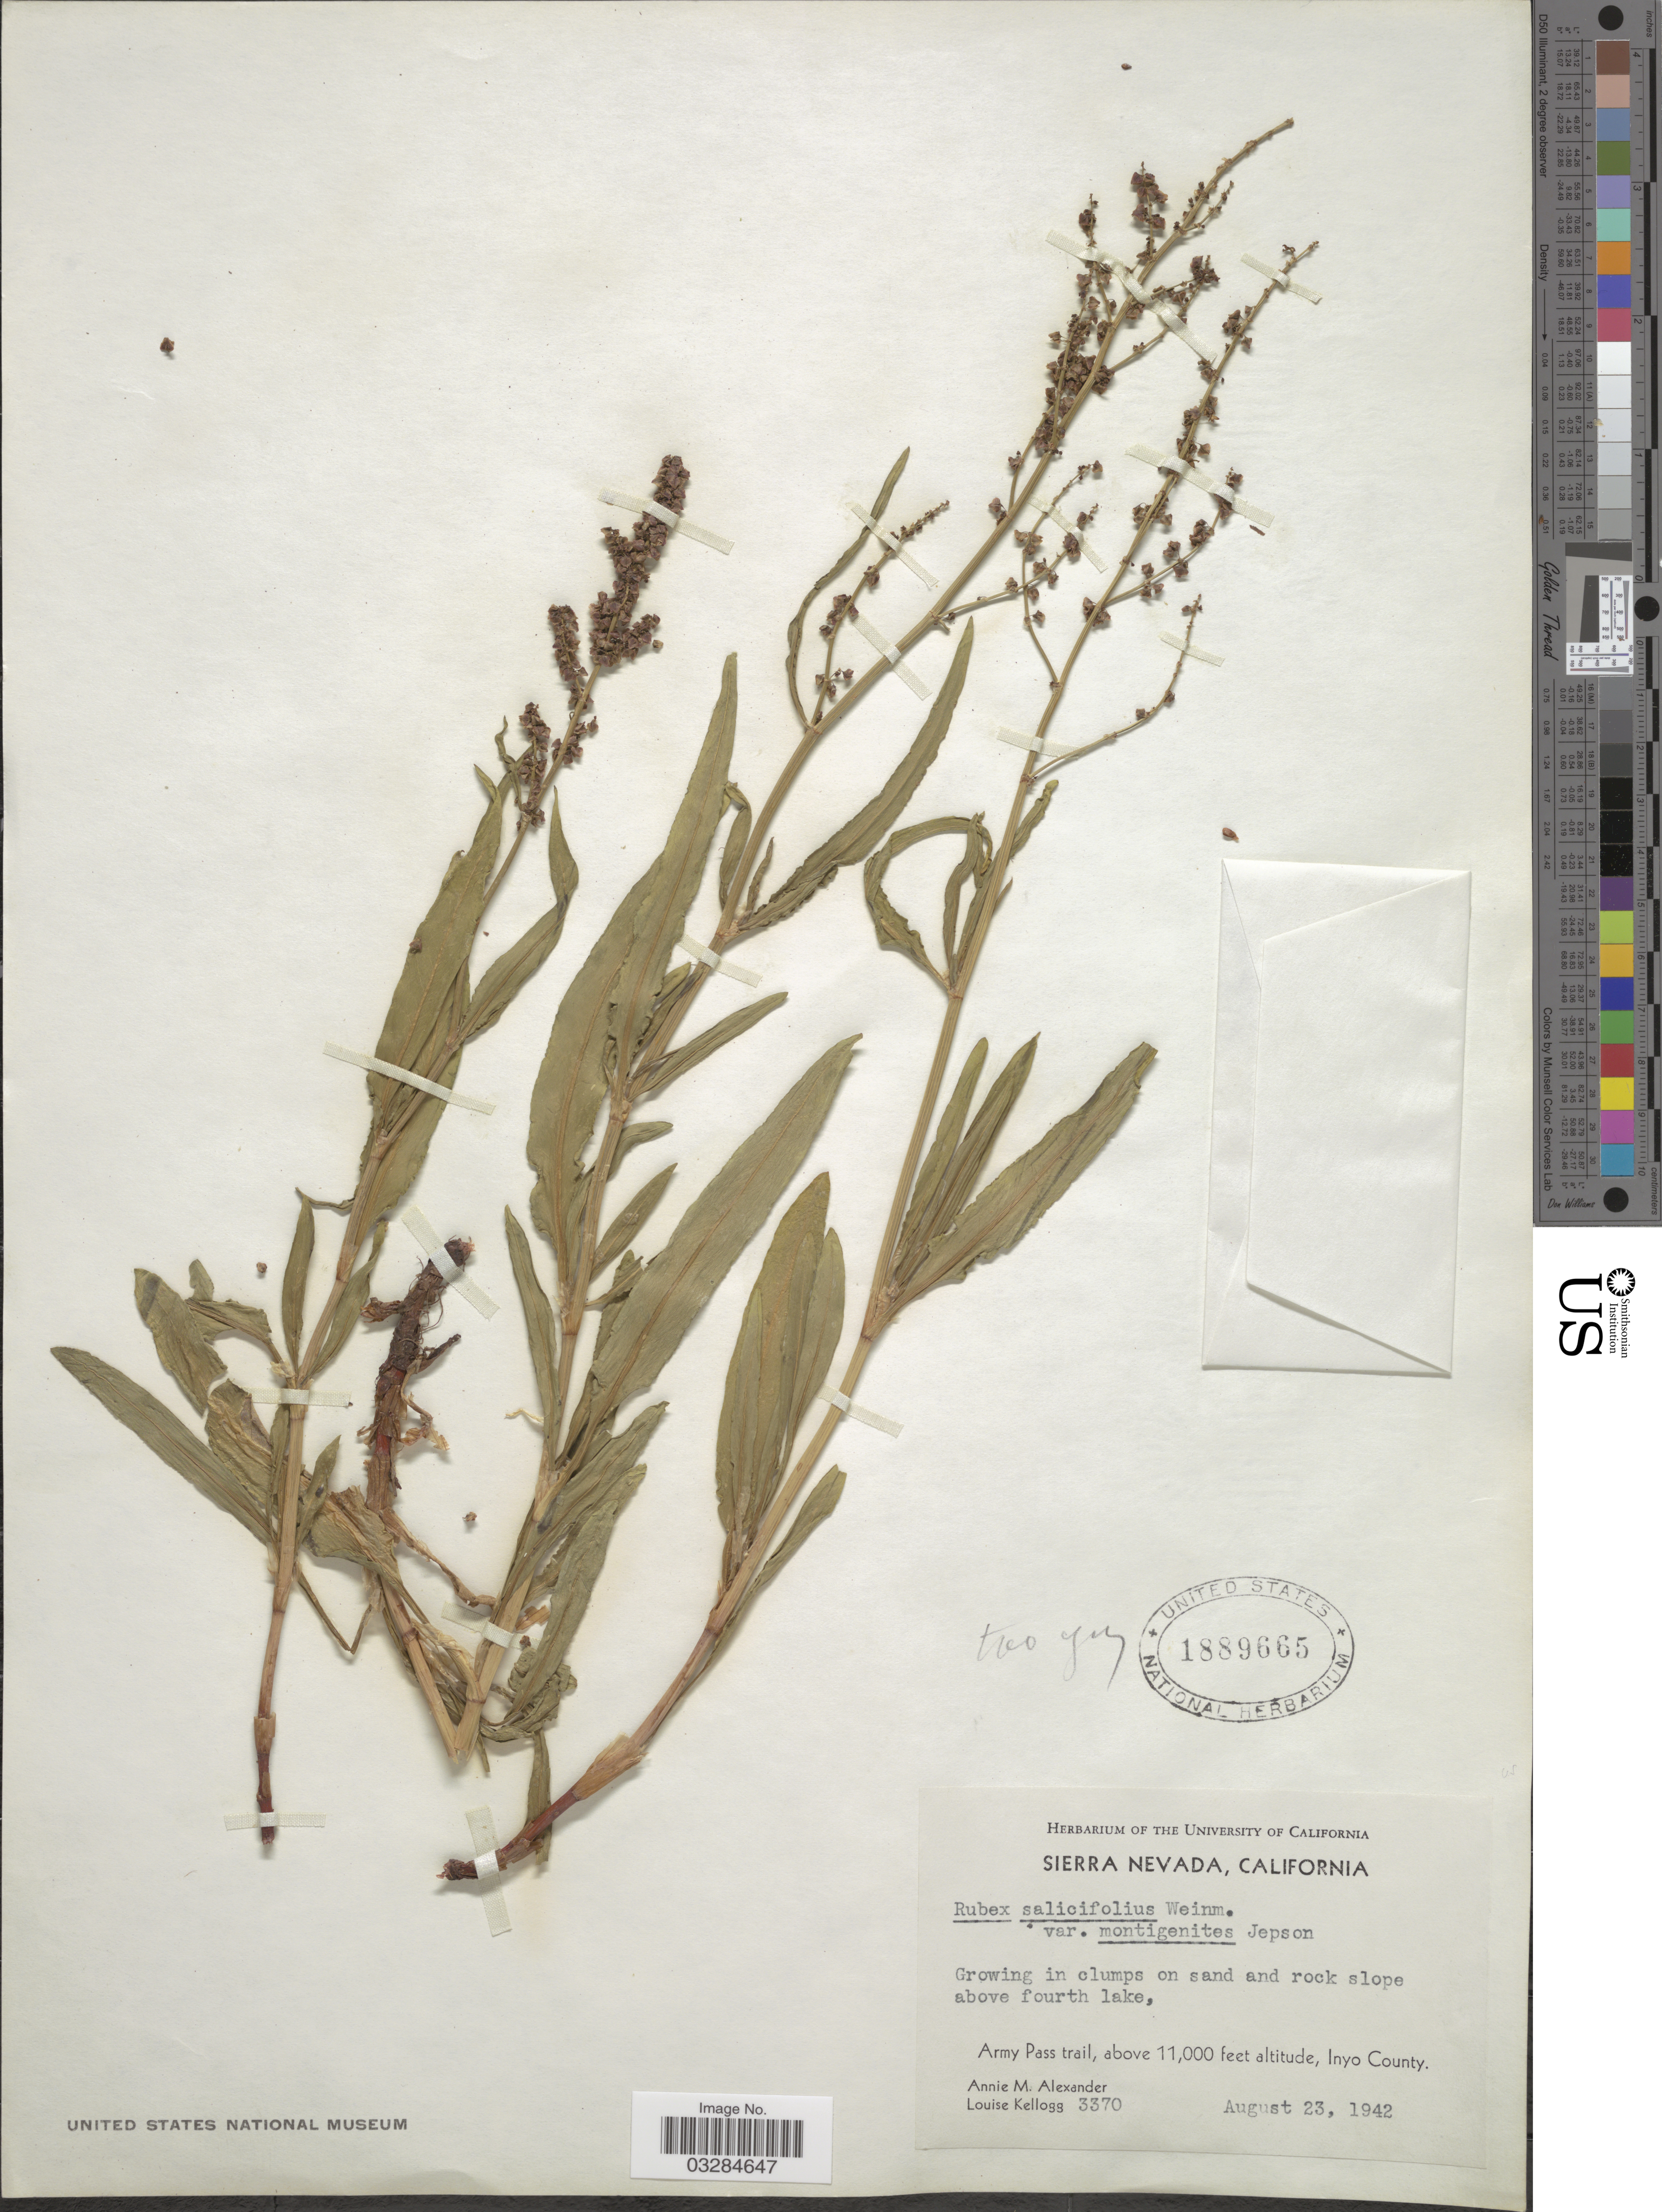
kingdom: Plantae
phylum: Tracheophyta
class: Magnoliopsida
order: Caryophyllales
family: Polygonaceae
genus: Rumex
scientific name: Rumex salicifolius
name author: Weinm.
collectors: A. M. Alexander & L. Kellogg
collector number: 3370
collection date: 1942-08-23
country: United States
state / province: California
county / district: Inyo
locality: Sierra Nevada, Army Pass trail, Inyo County.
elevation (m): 3353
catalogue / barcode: US 1889665